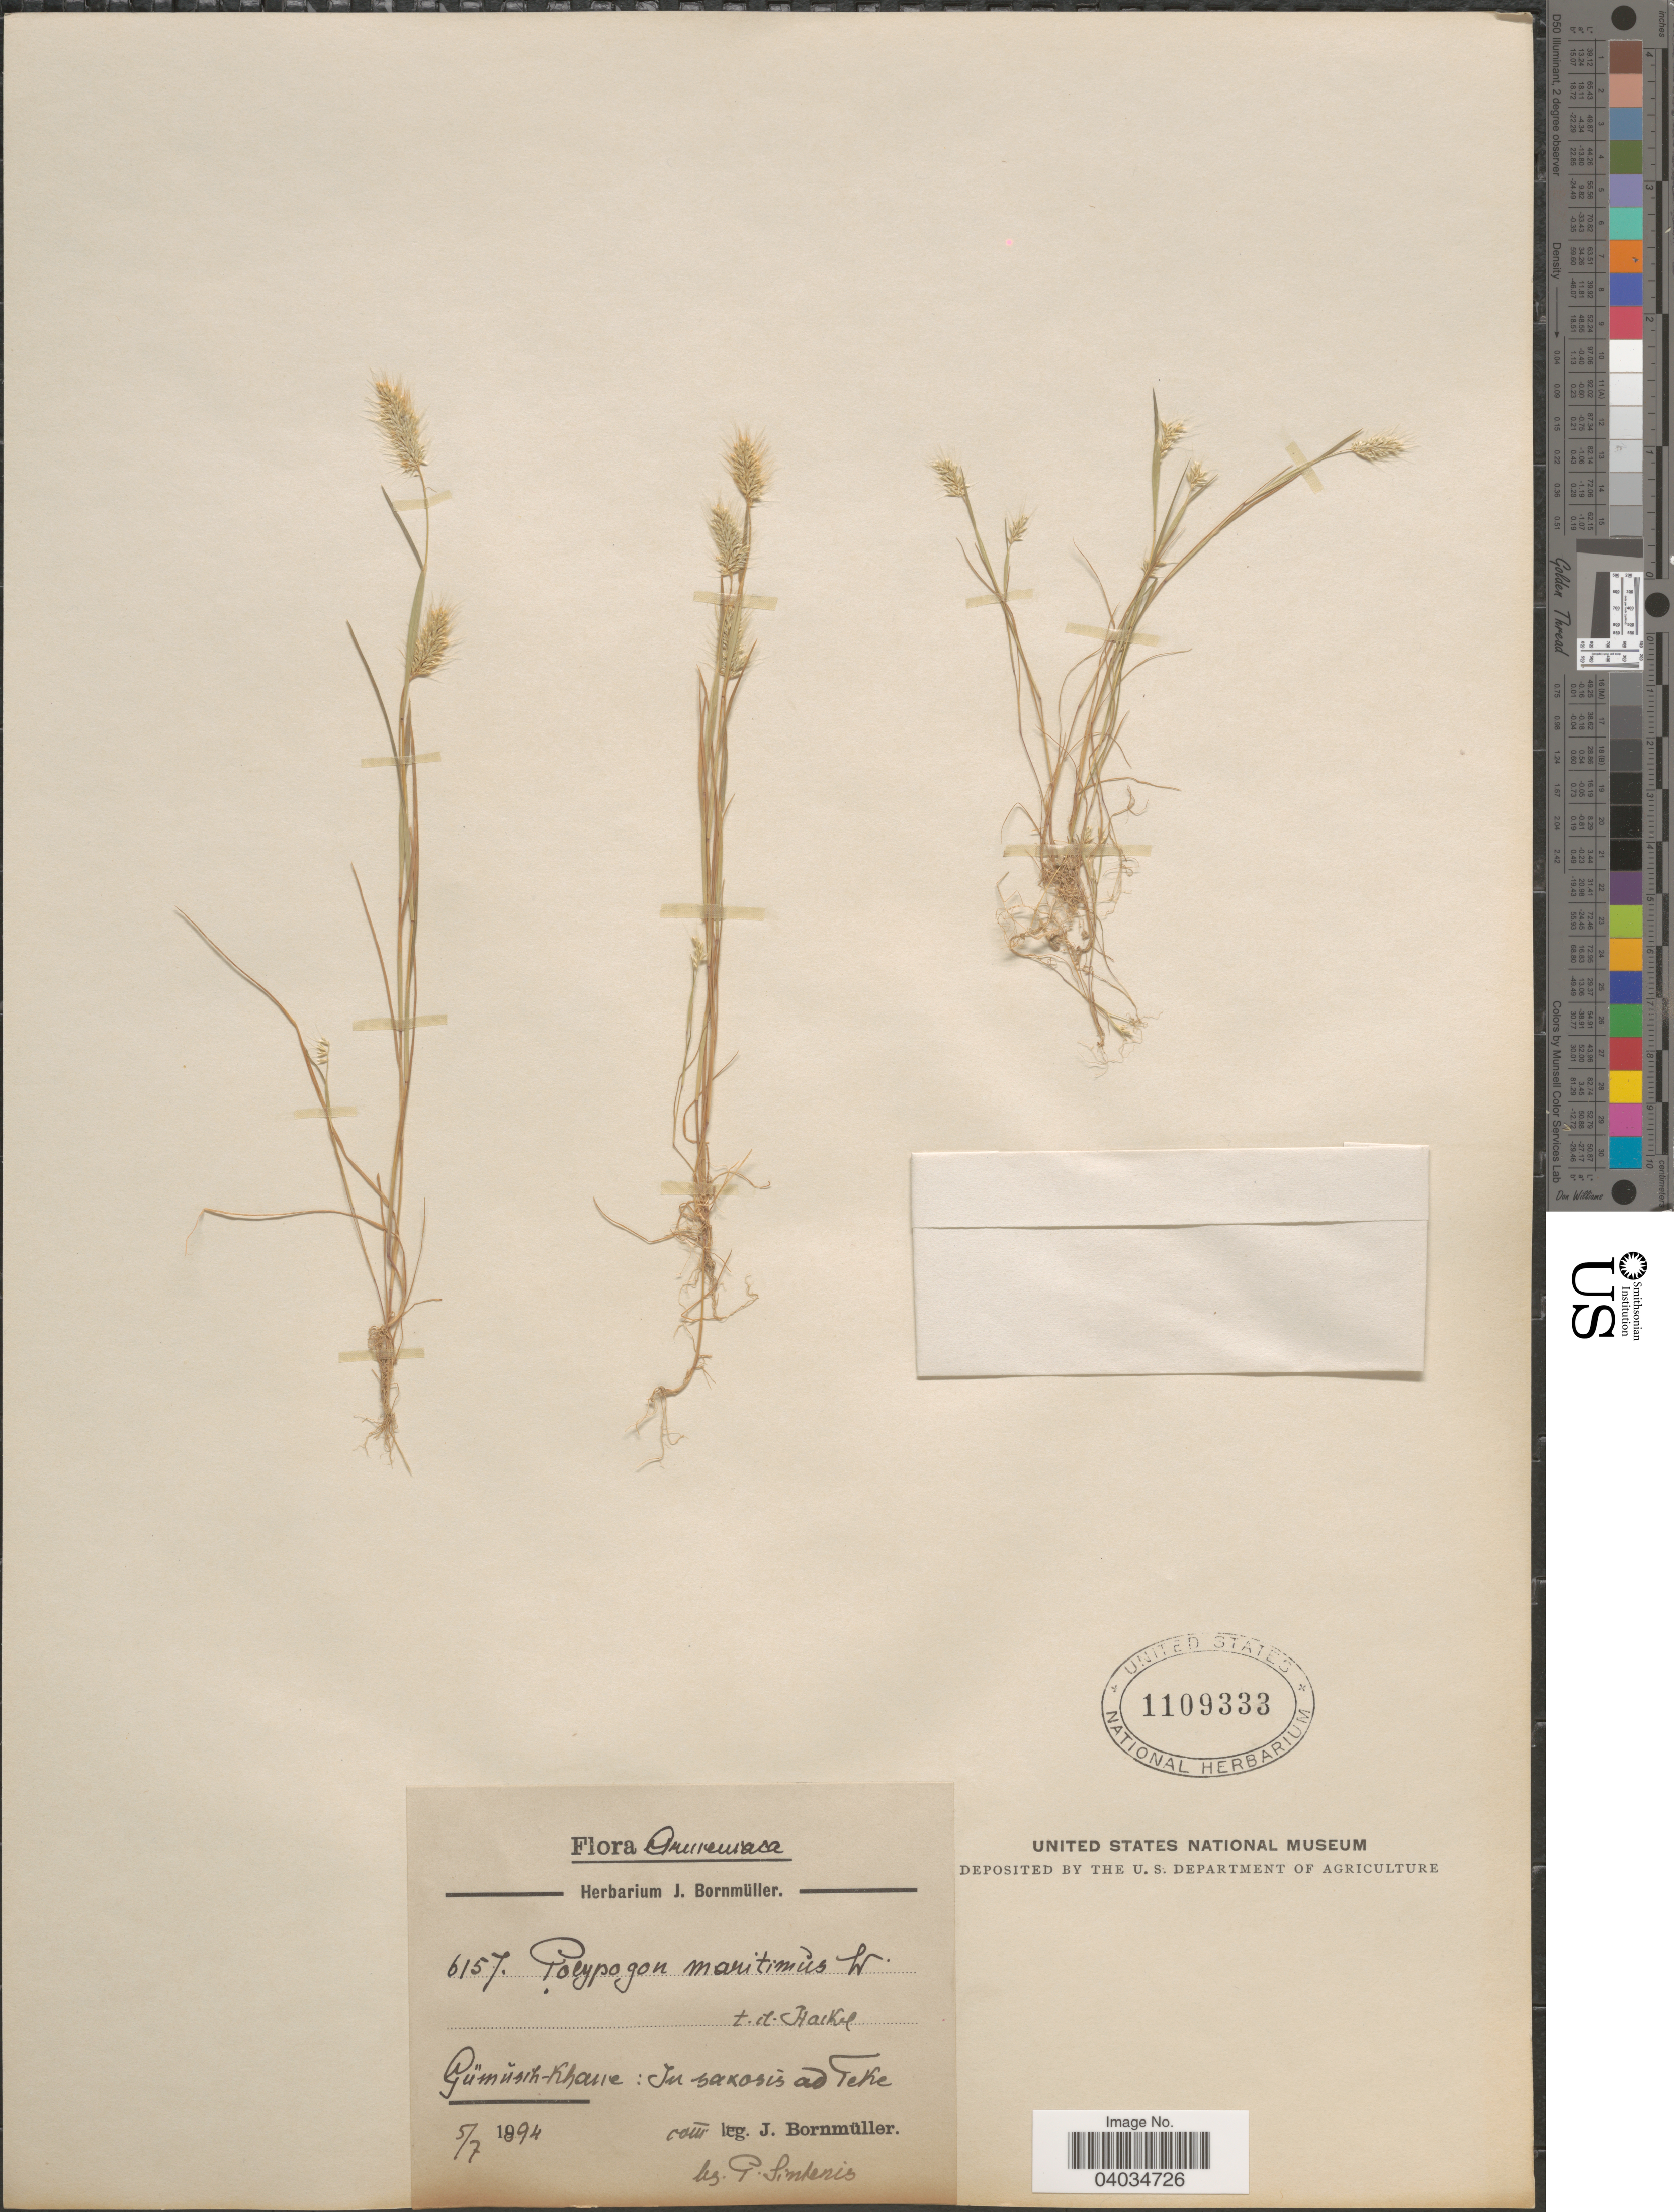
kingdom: Plantae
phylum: Tracheophyta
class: Liliopsida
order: Poales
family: Poaceae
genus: Polypogon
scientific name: Polypogon maritimus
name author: Willd.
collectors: P. Sintenis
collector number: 6157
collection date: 1894-07-05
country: Armenia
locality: Gümŭsch-Khane: In saxosis ad Teke.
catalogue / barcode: US 1109333